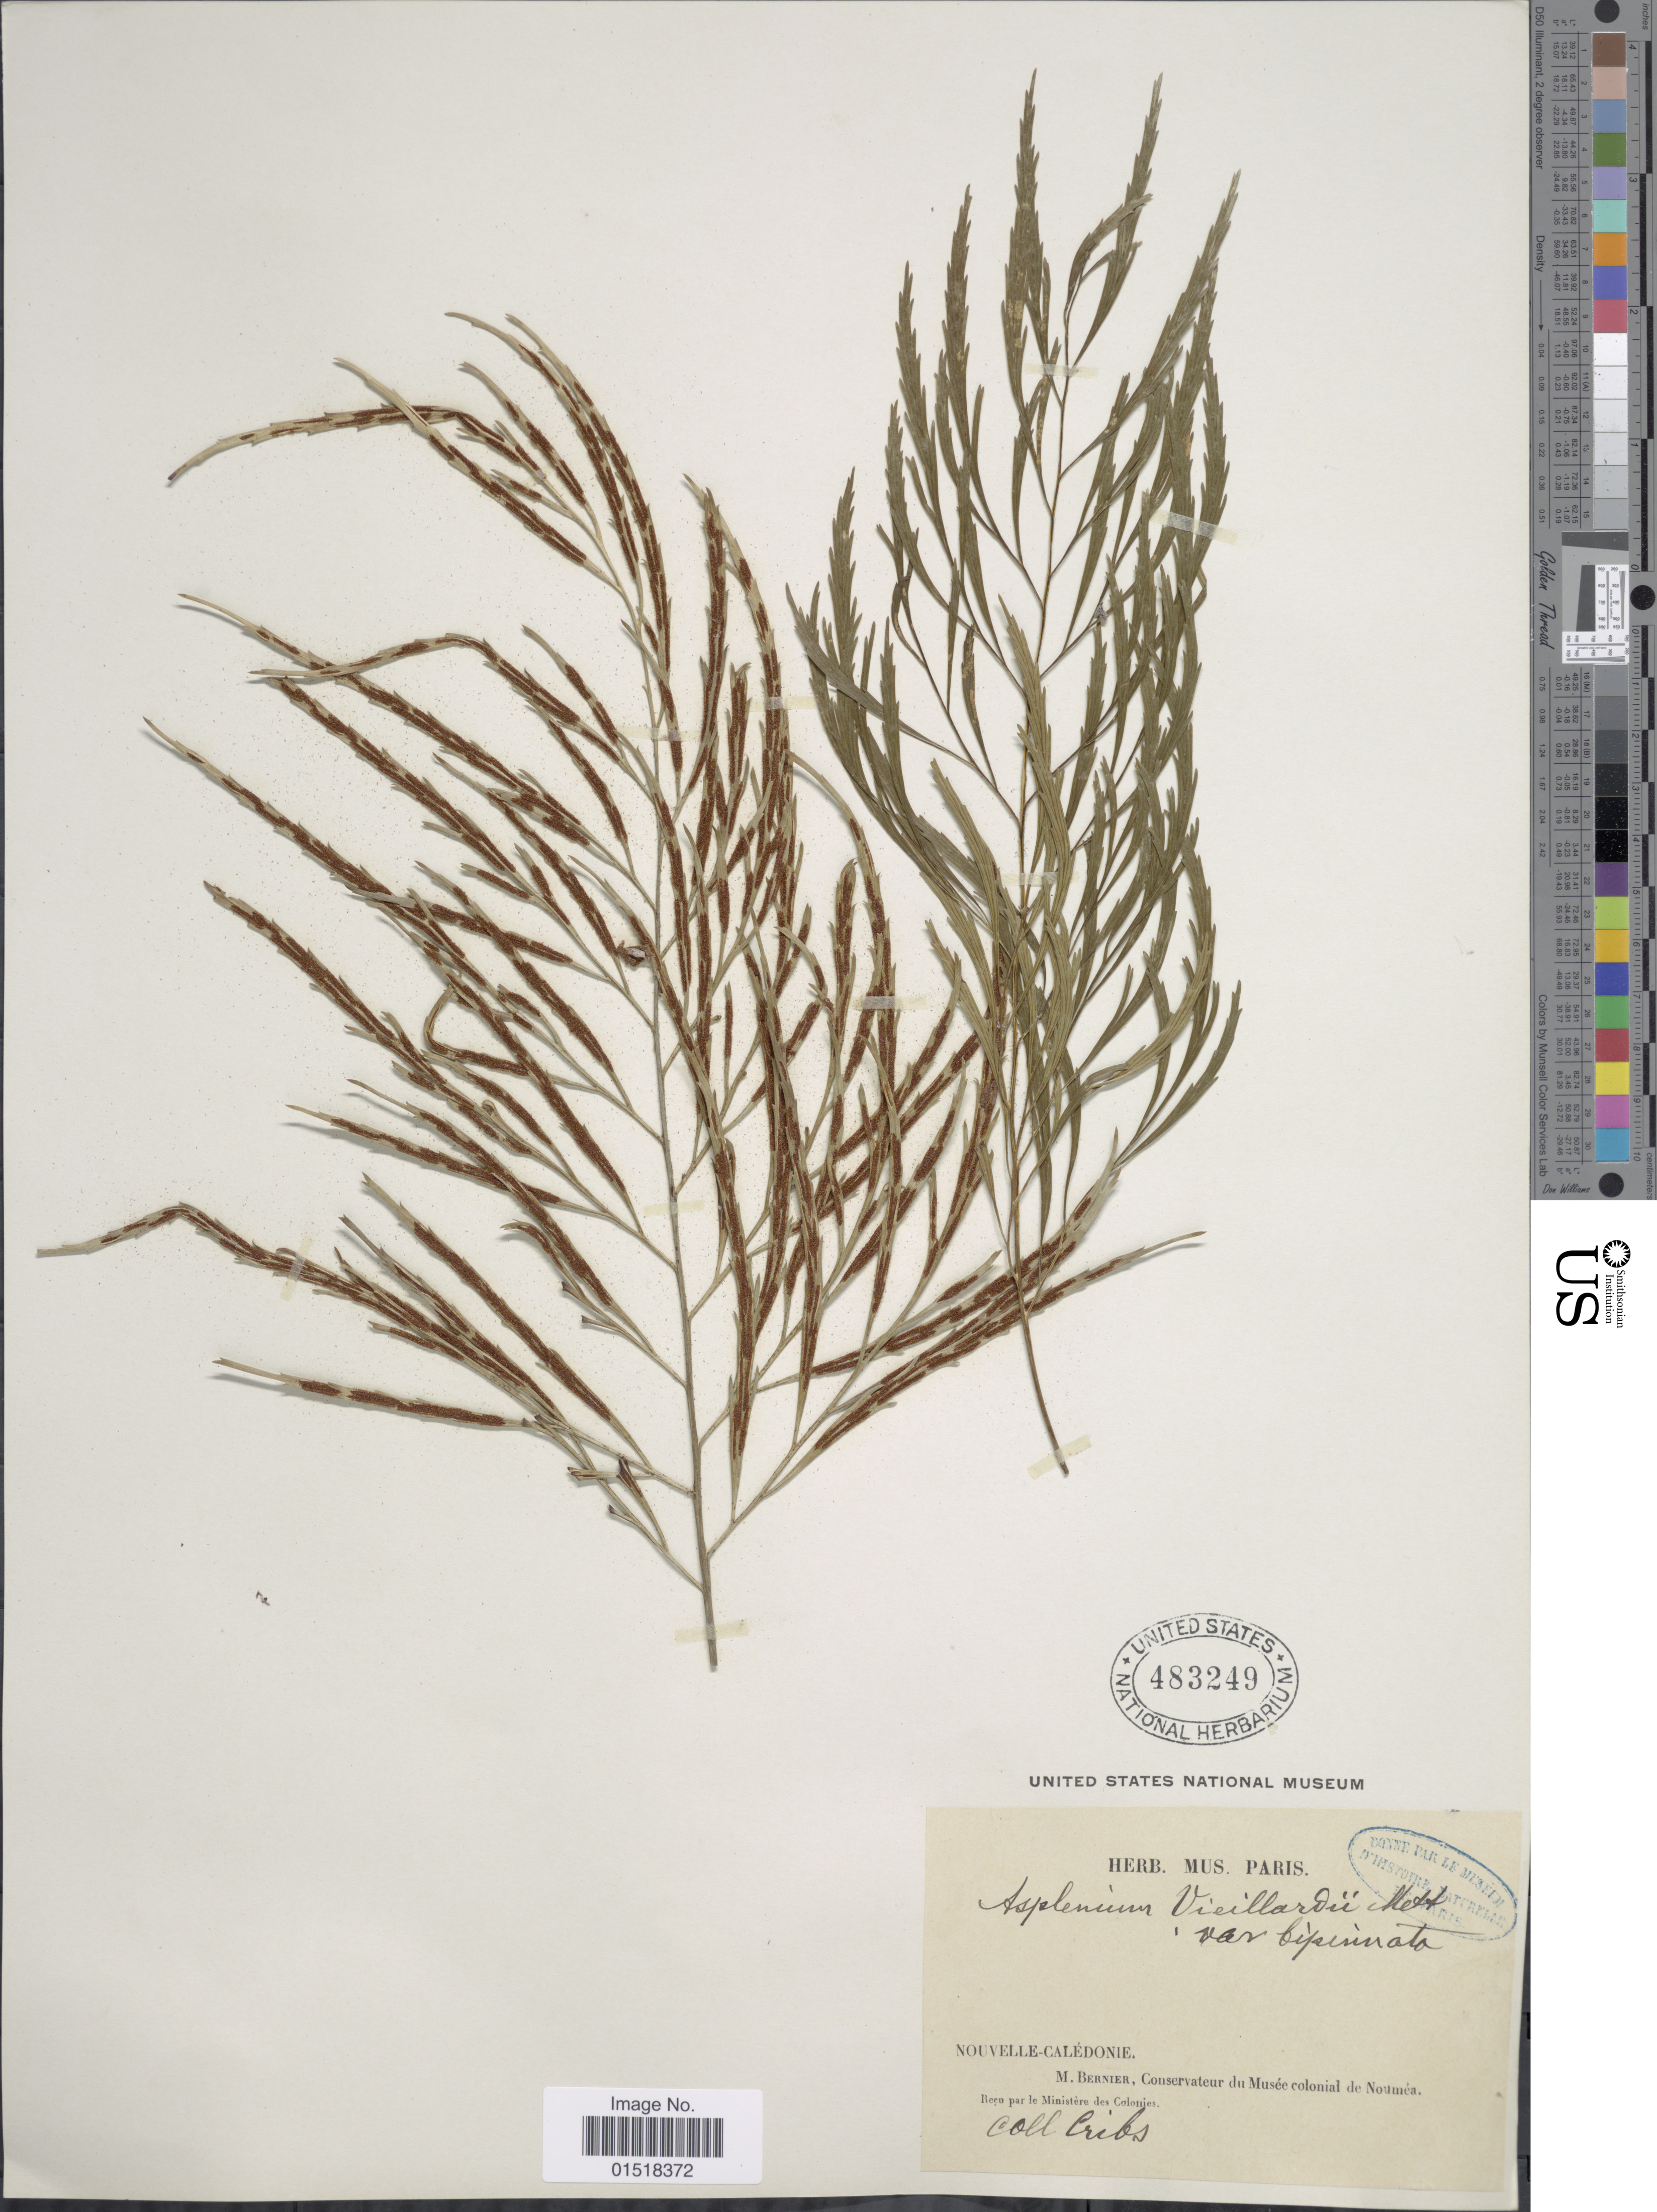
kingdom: Plantae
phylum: Tracheophyta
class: Polypodiopsida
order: Polypodiales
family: Aspleniaceae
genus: Asplenium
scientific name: Asplenium vieillardii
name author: Mett.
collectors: Cribs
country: New Caledonia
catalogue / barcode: US 483249